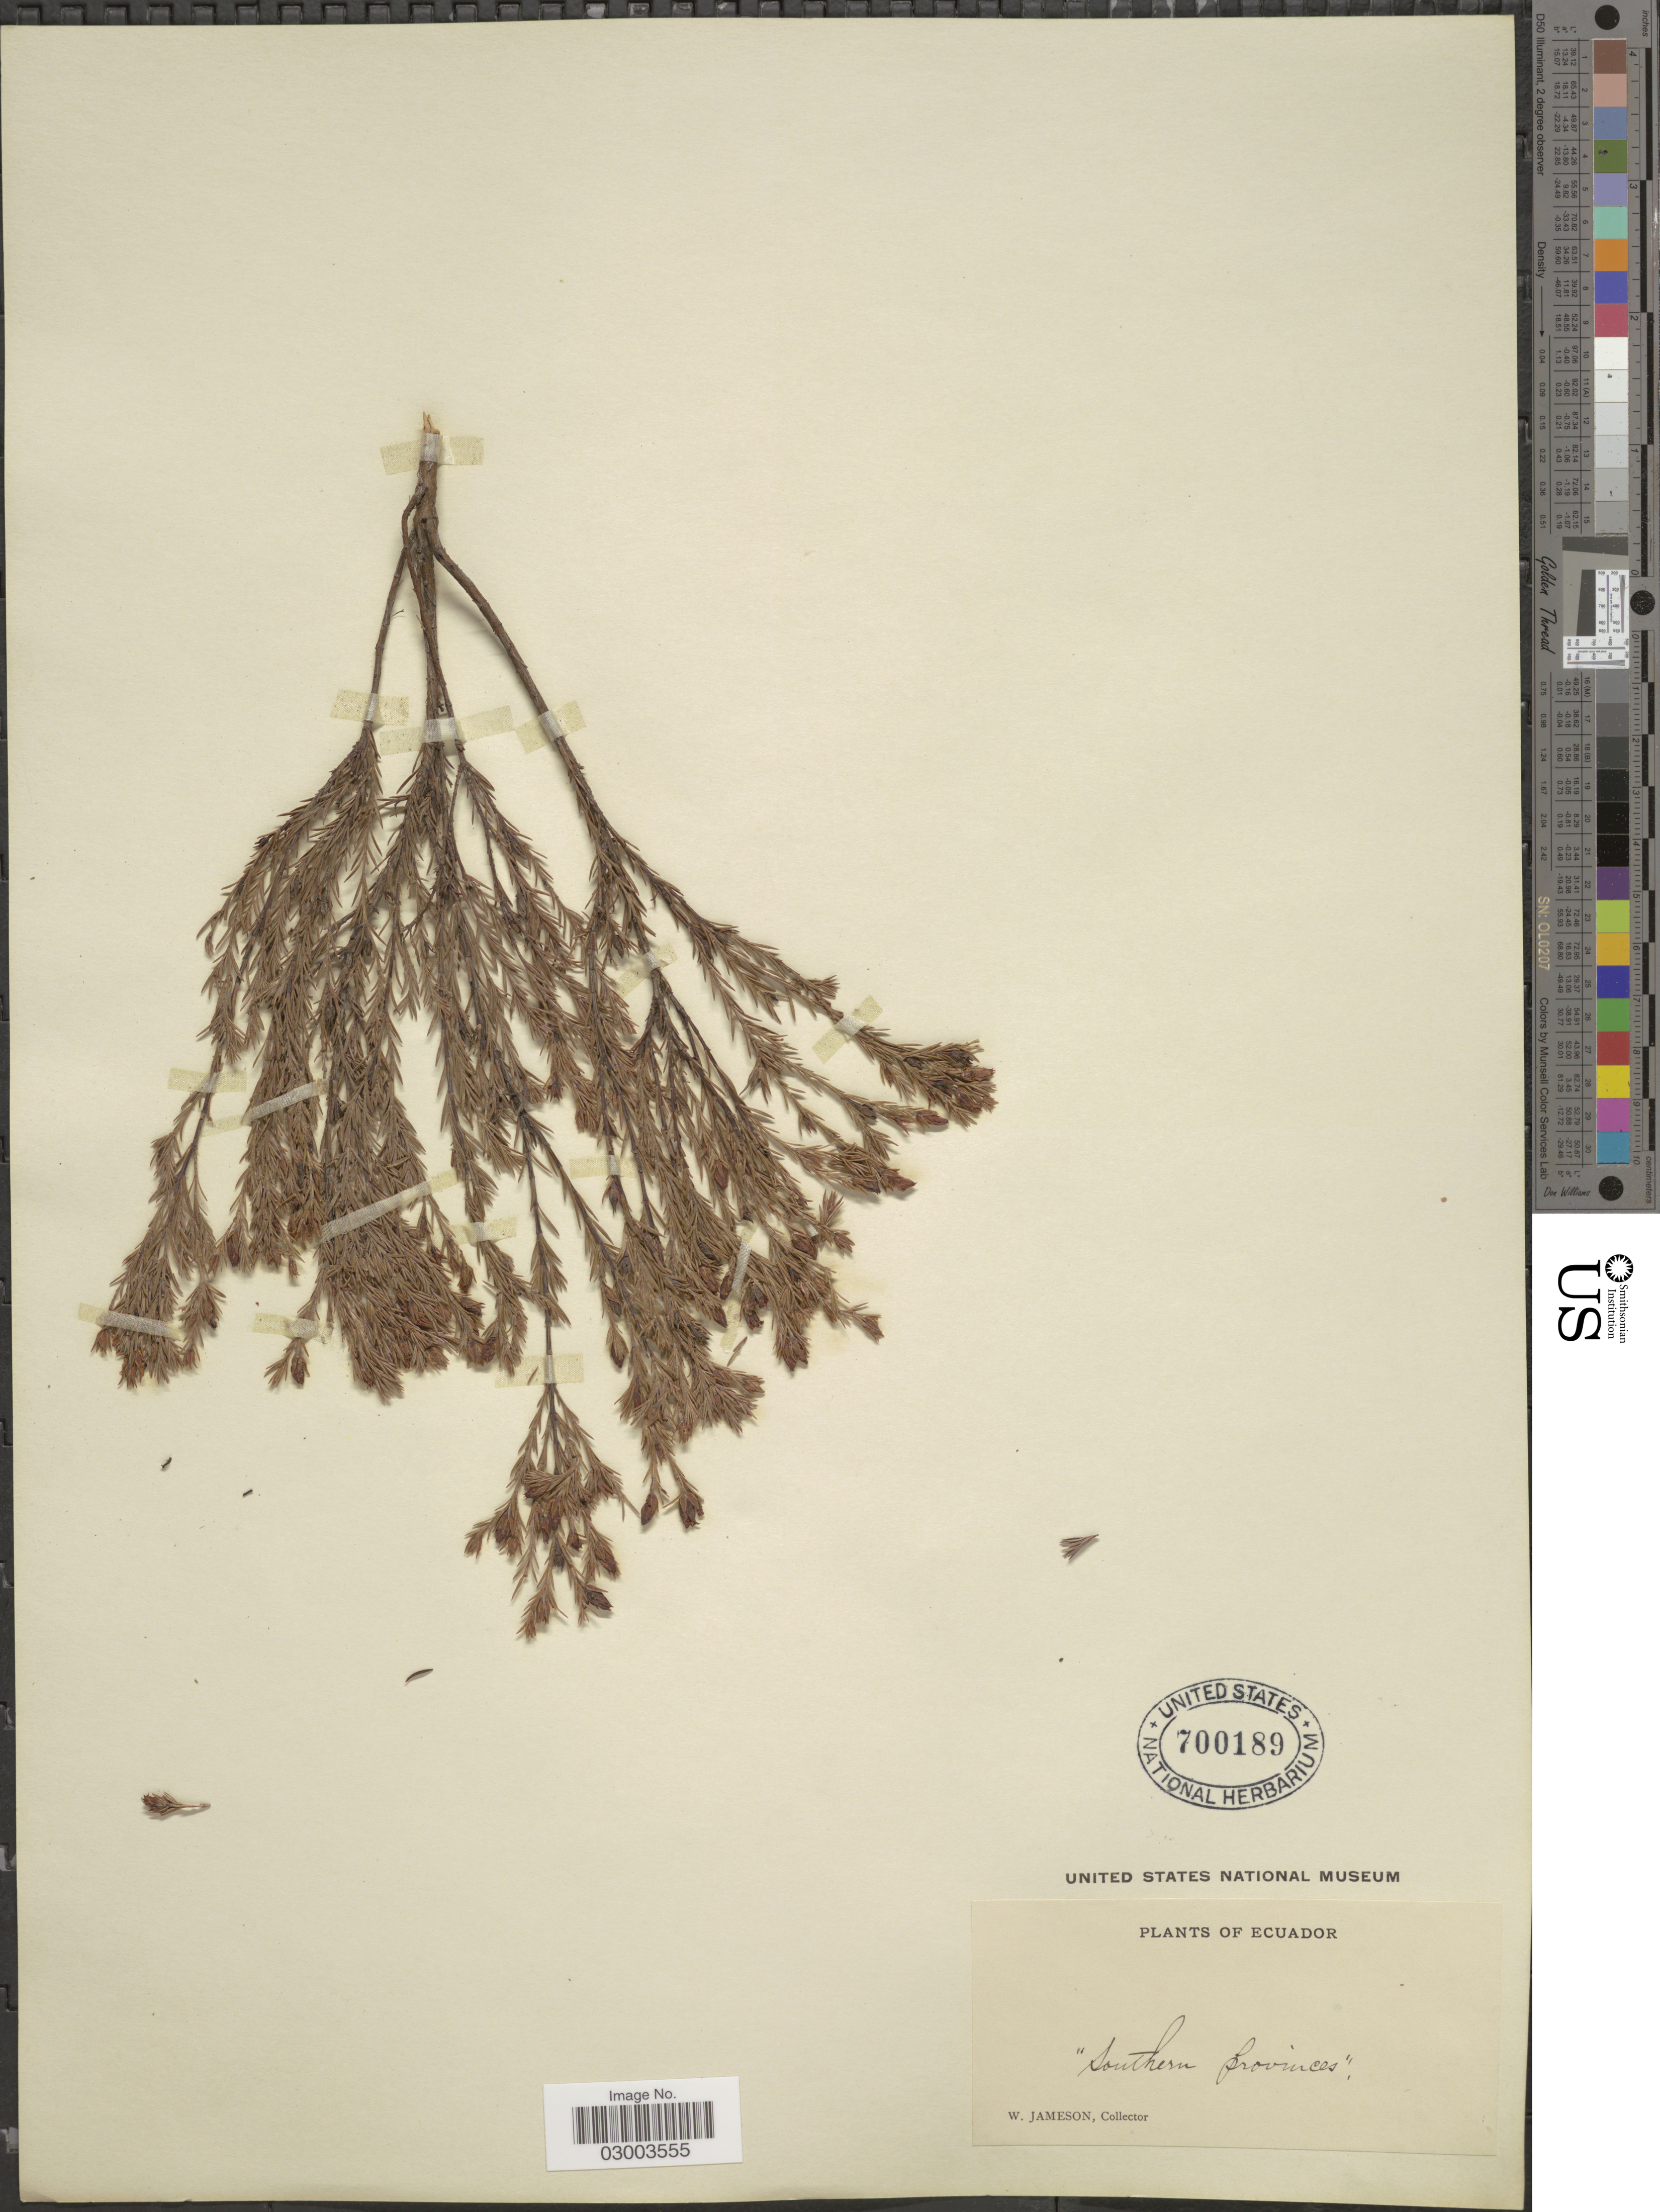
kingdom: Plantae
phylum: Tracheophyta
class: Magnoliopsida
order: Malpighiales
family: Hypericaceae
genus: Hypericum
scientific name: Hypericum aciculare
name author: Kunth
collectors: W. Jameson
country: Ecuador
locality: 'Southern provinces'.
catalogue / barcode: US 700189